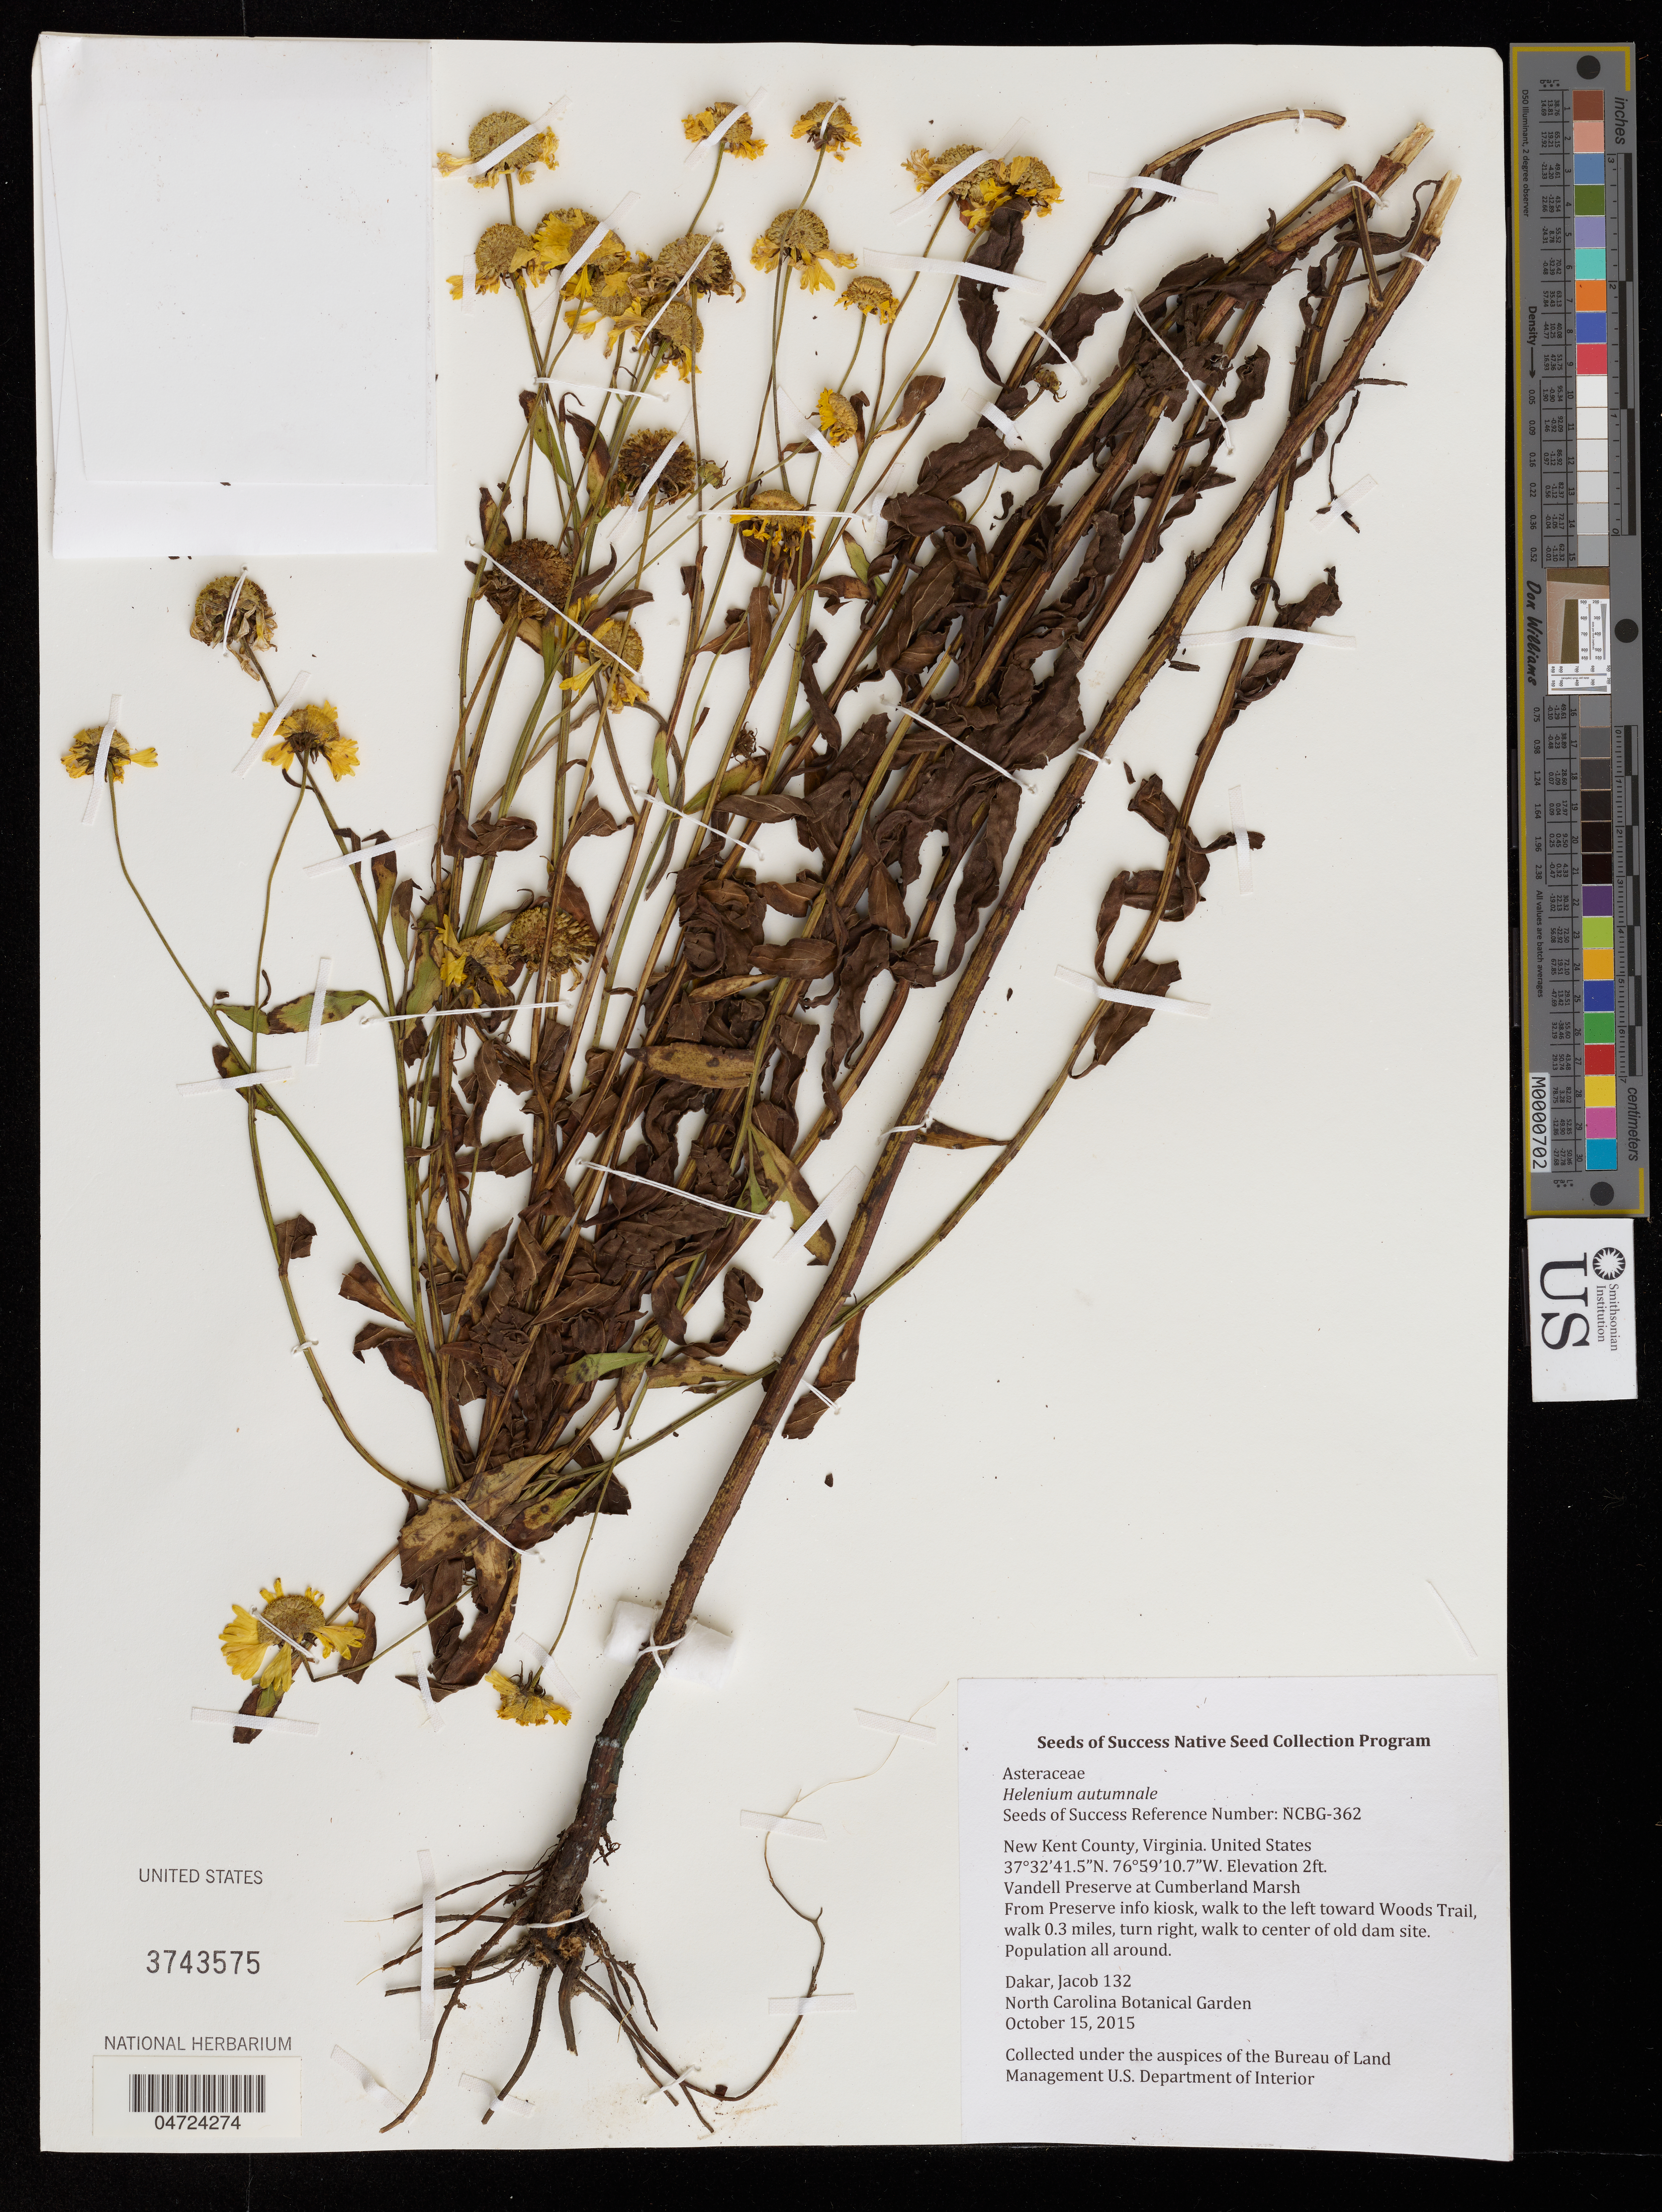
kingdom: Plantae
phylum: Tracheophyta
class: Magnoliopsida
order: Asterales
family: Asteraceae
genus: Helenium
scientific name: Helenium autumnale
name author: L.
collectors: J. Dakar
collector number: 132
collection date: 2015-10-15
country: United States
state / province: Virginia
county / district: New Kent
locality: New Kent County. Vandell Preserve at Cumberland Marsh. From Preserve info kiosk, walk to the left toward Woods Trail, walk 0.3 miles, turn right, walk to center of old dam site. Population all around.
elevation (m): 1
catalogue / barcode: US 3743575